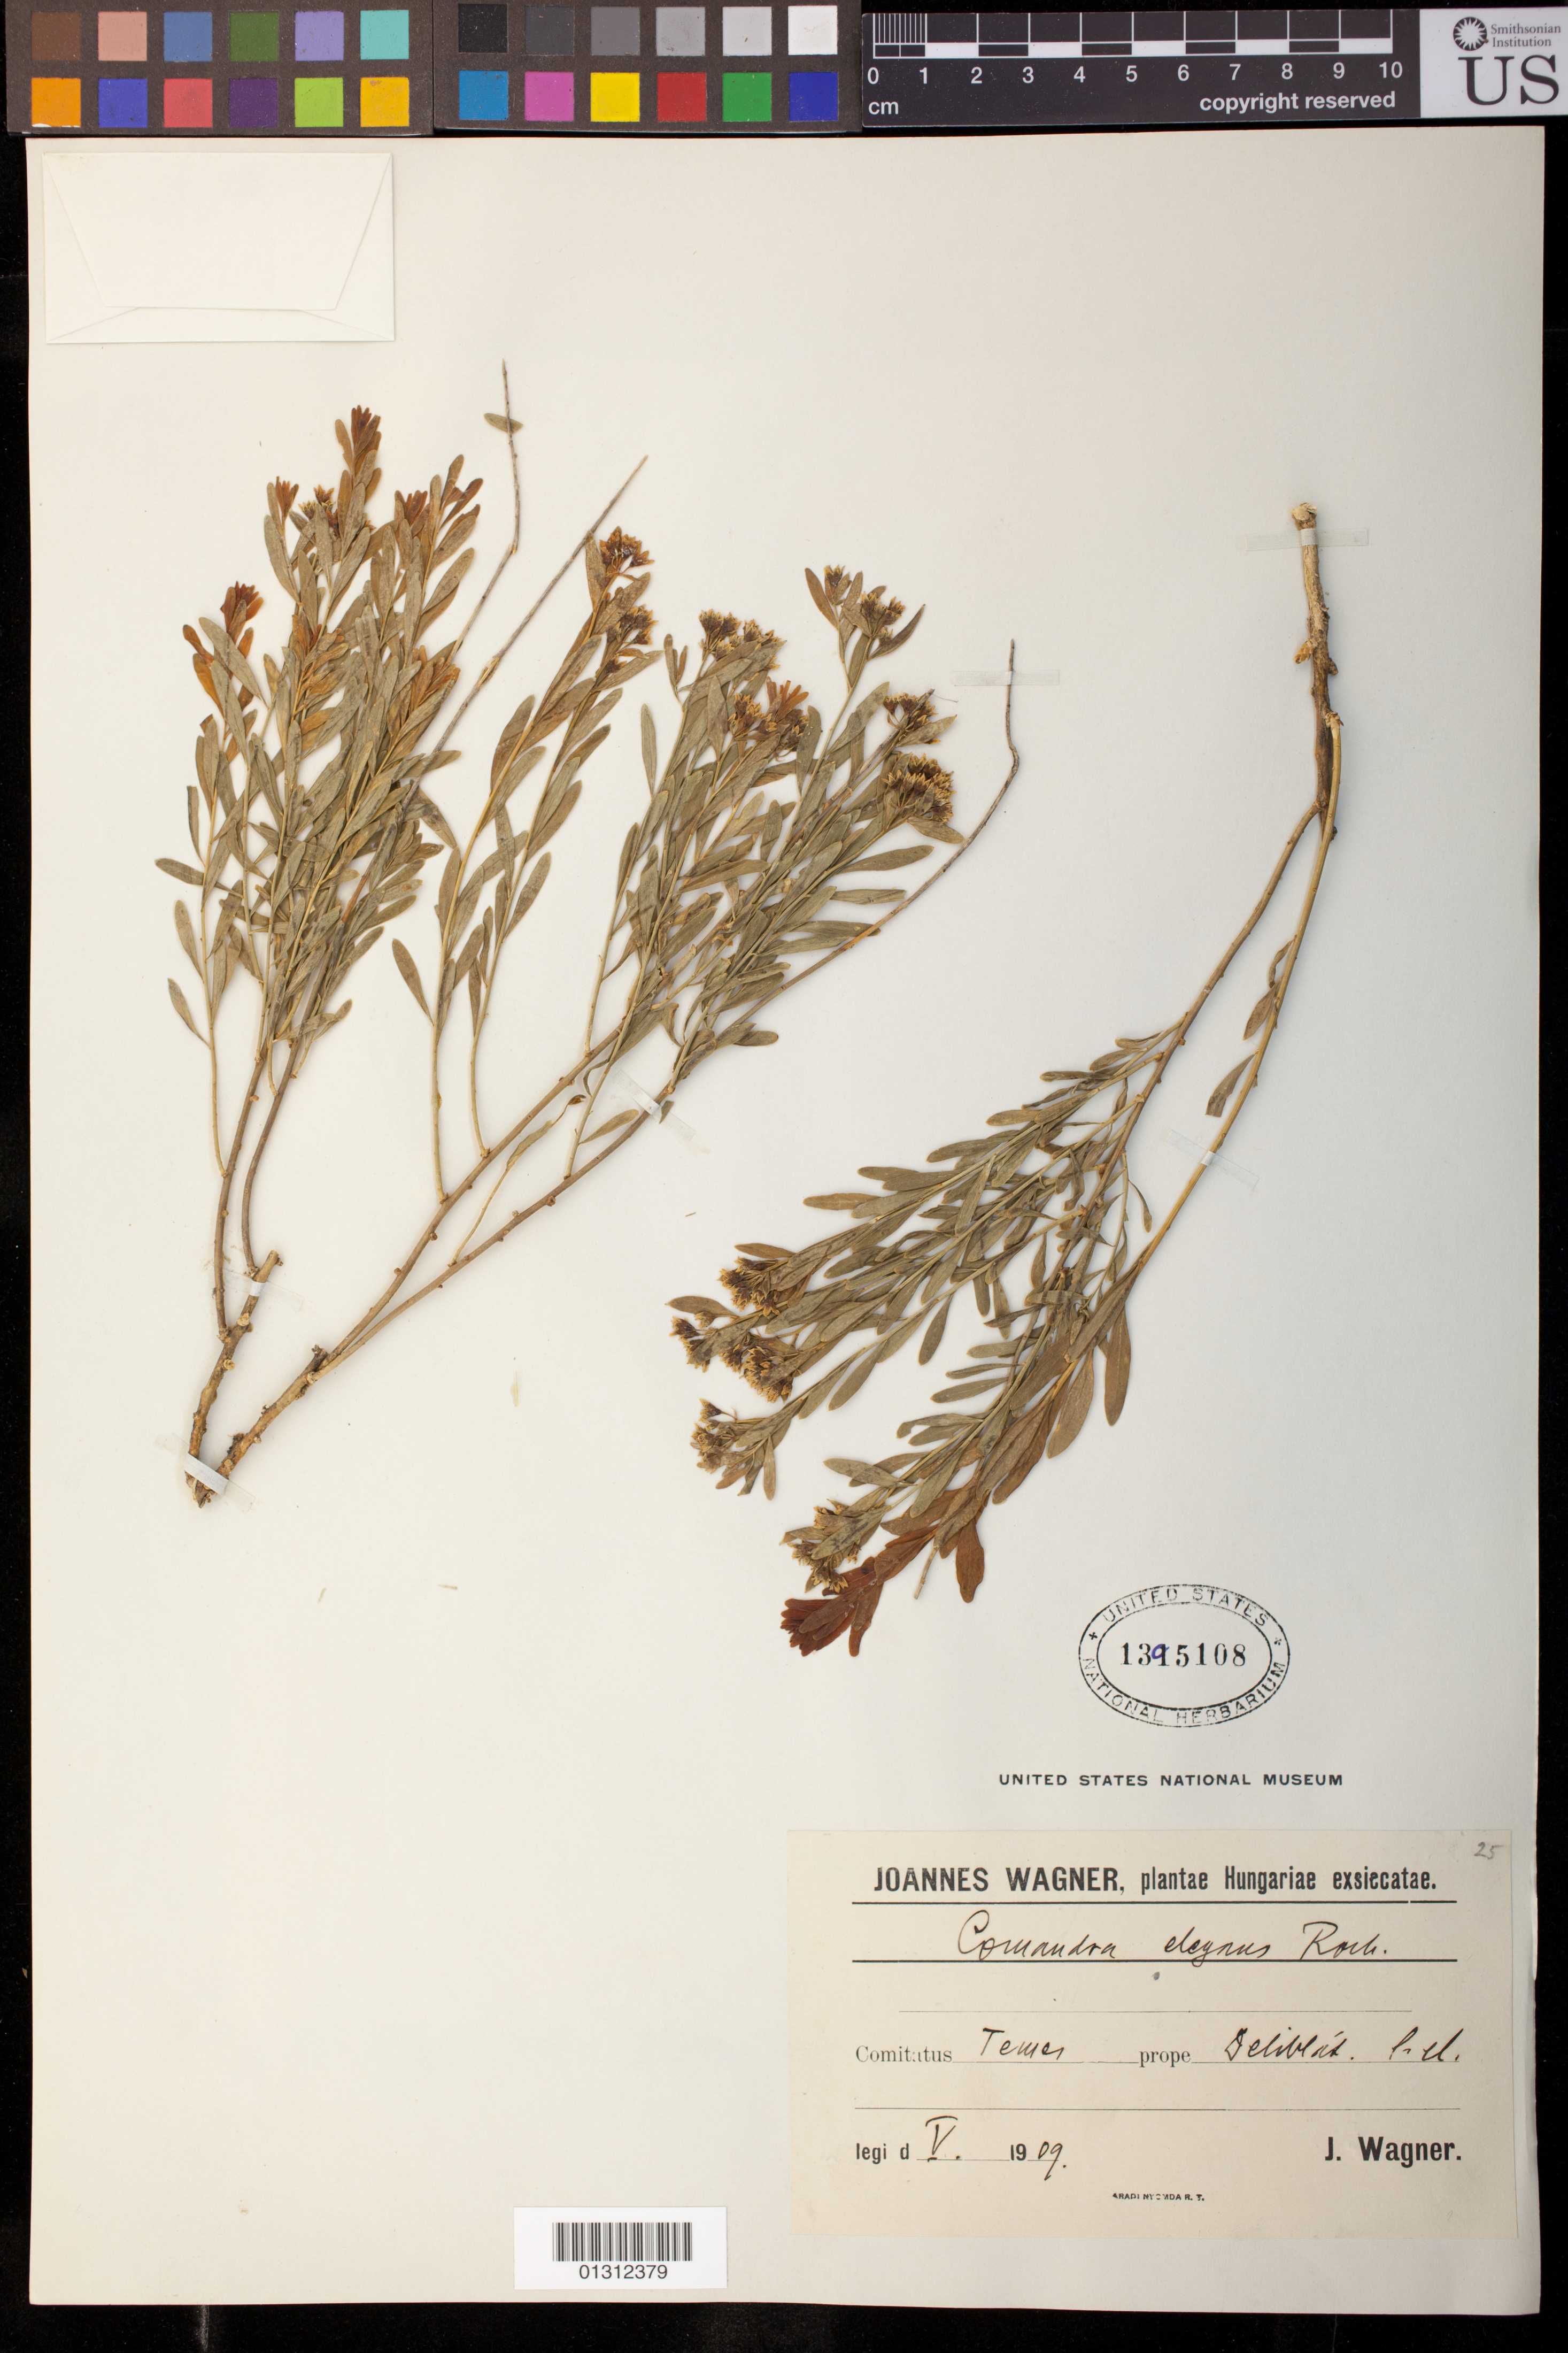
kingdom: Plantae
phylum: Tracheophyta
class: Magnoliopsida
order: Santalales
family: Comandraceae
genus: Comandra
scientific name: Comandra elegans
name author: (Rochel & Rchb.) Rchb. f.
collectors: J. Wagner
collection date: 1909-05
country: Serbia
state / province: Vojvodina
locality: Temes near Deliblat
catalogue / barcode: US 1395108